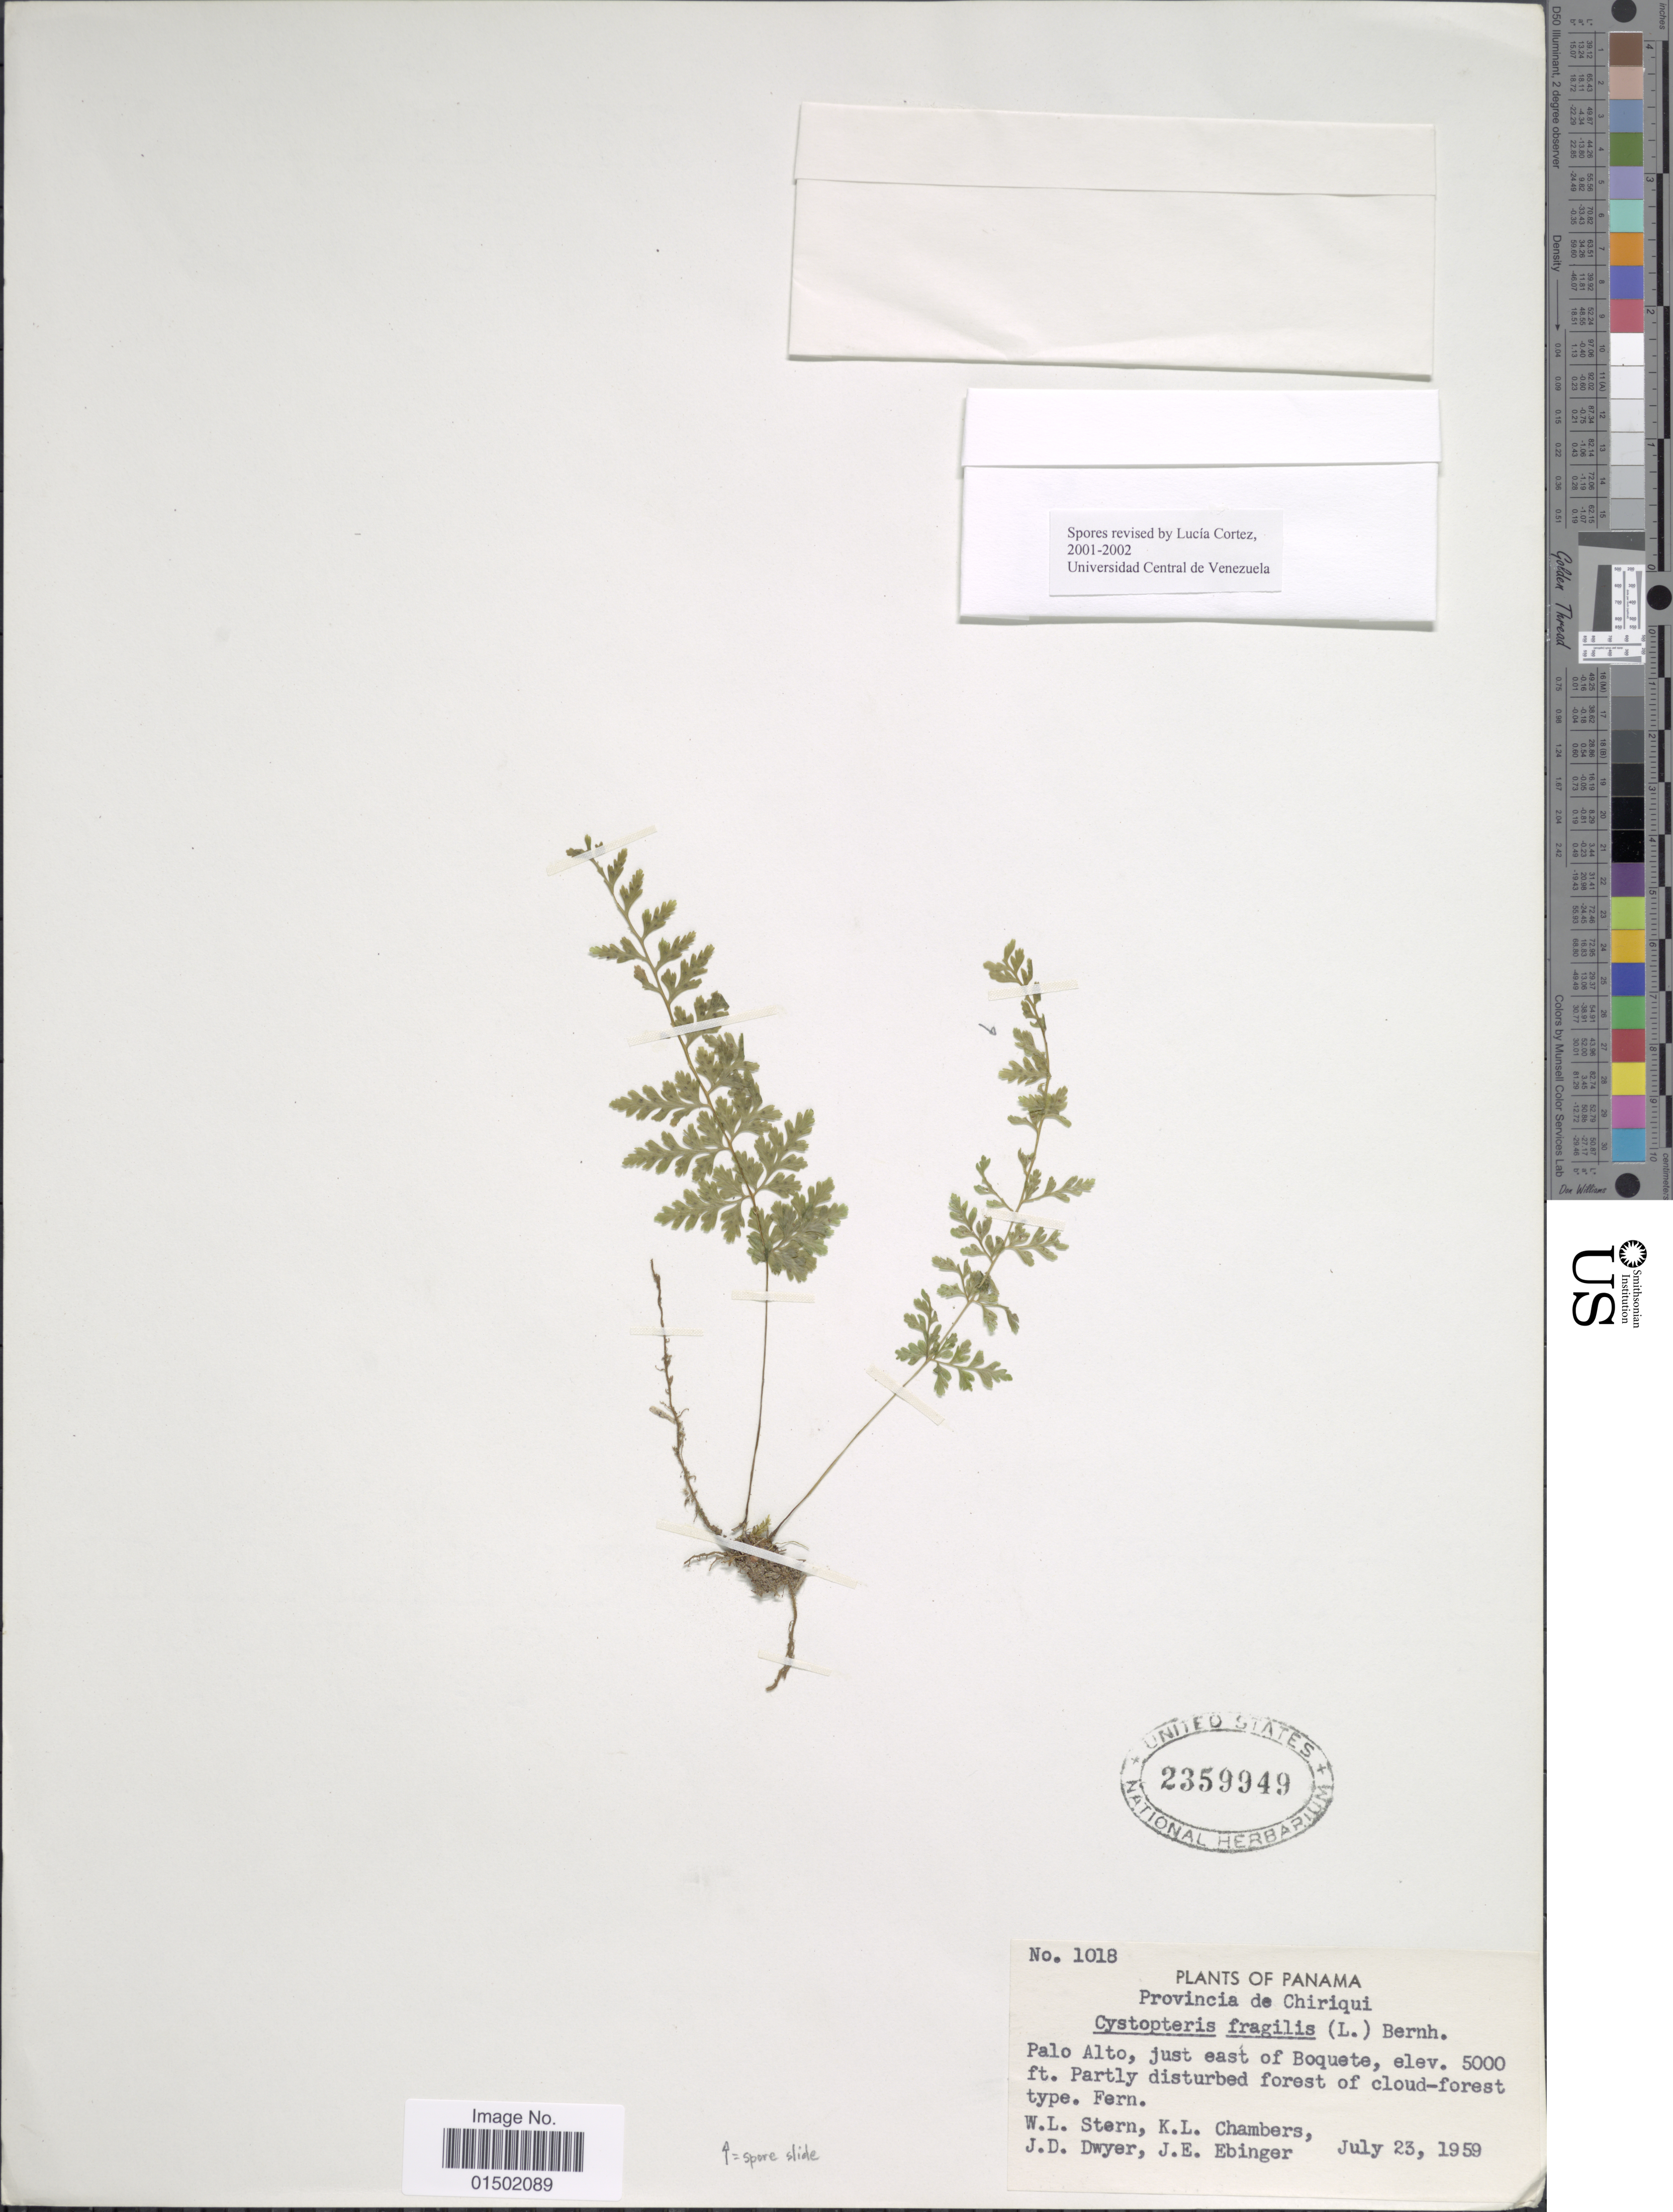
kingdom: Plantae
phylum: Tracheophyta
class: Polypodiopsida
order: Polypodiales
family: Cystopteridaceae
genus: Cystopteris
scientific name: Cystopteris fragilis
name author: (L.) Bernh.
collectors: W. L. Stern, J. D. Dwyer, K. Chambers & J. Ebinger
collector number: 1018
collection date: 1959-07-23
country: Panama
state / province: Chiriqui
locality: Palo Alto, just east of Boquete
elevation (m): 5000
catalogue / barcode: US 2359949